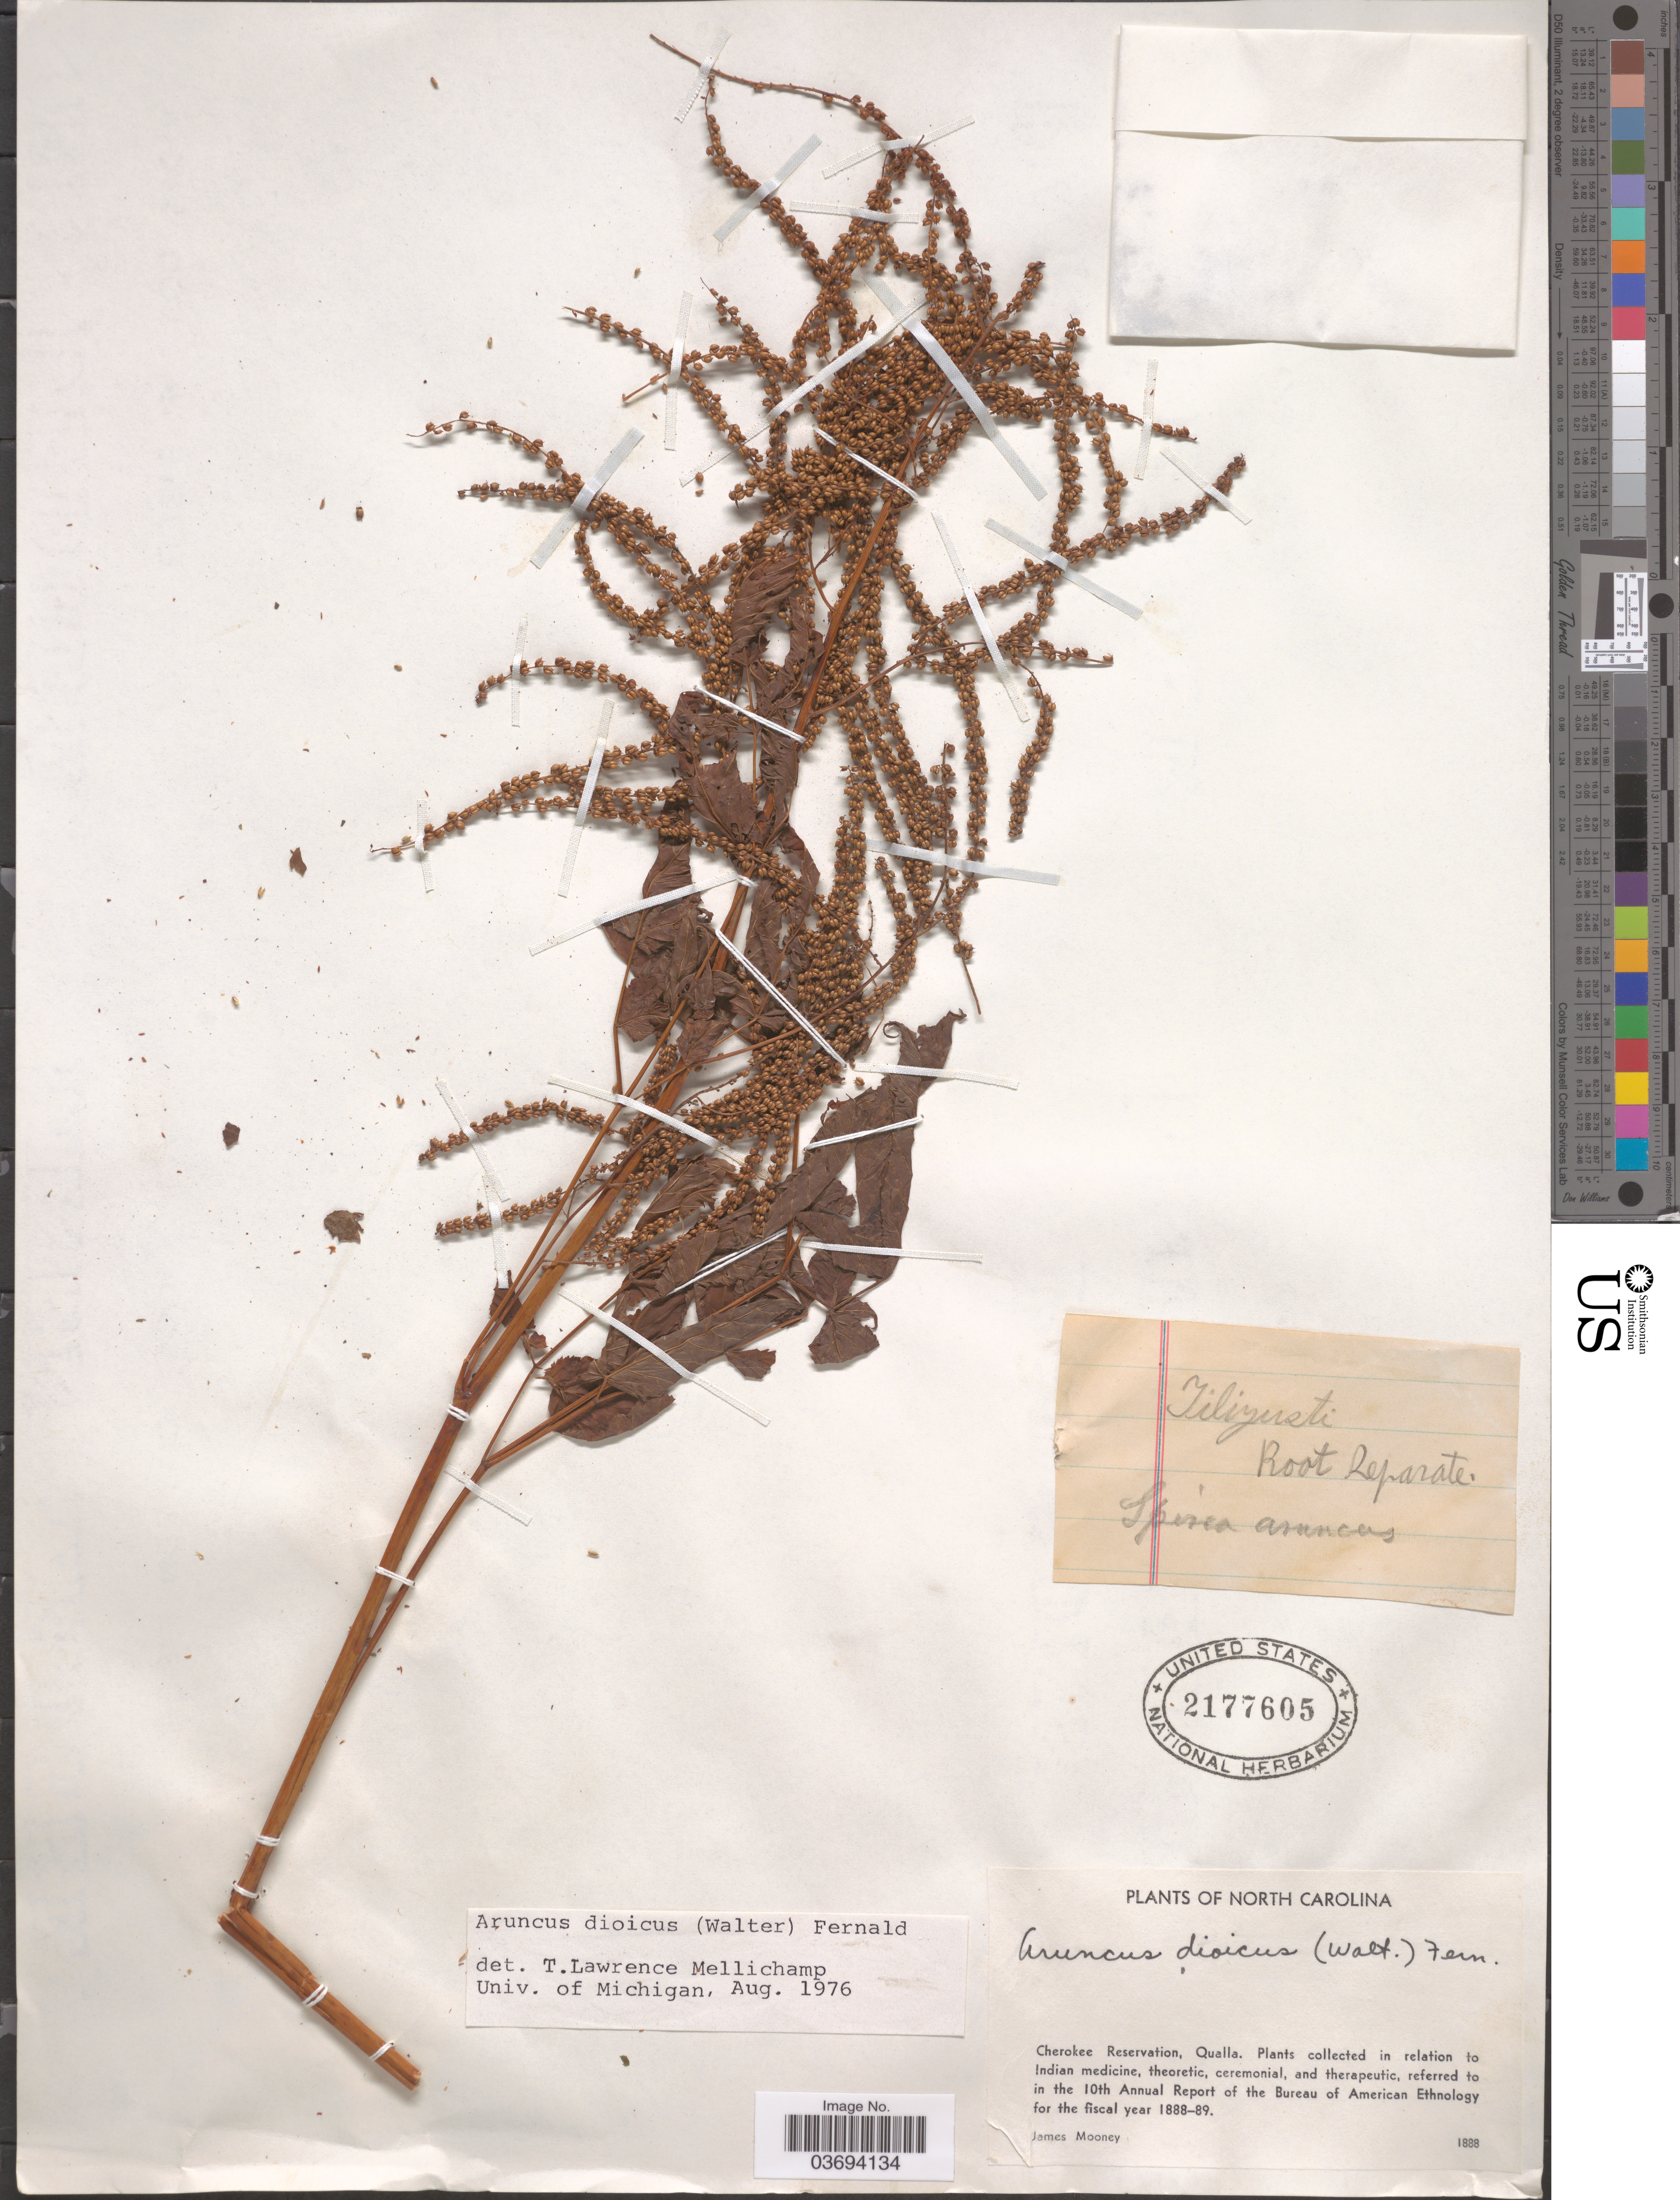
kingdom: Plantae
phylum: Tracheophyta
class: Magnoliopsida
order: Rosales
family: Rosaceae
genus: Aruncus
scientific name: Aruncus dioicus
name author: (Walter) Fernald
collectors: J. Mooney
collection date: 1888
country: United States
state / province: North Carolina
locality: Cherokee Reservation, Qualla.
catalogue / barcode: US 2177605